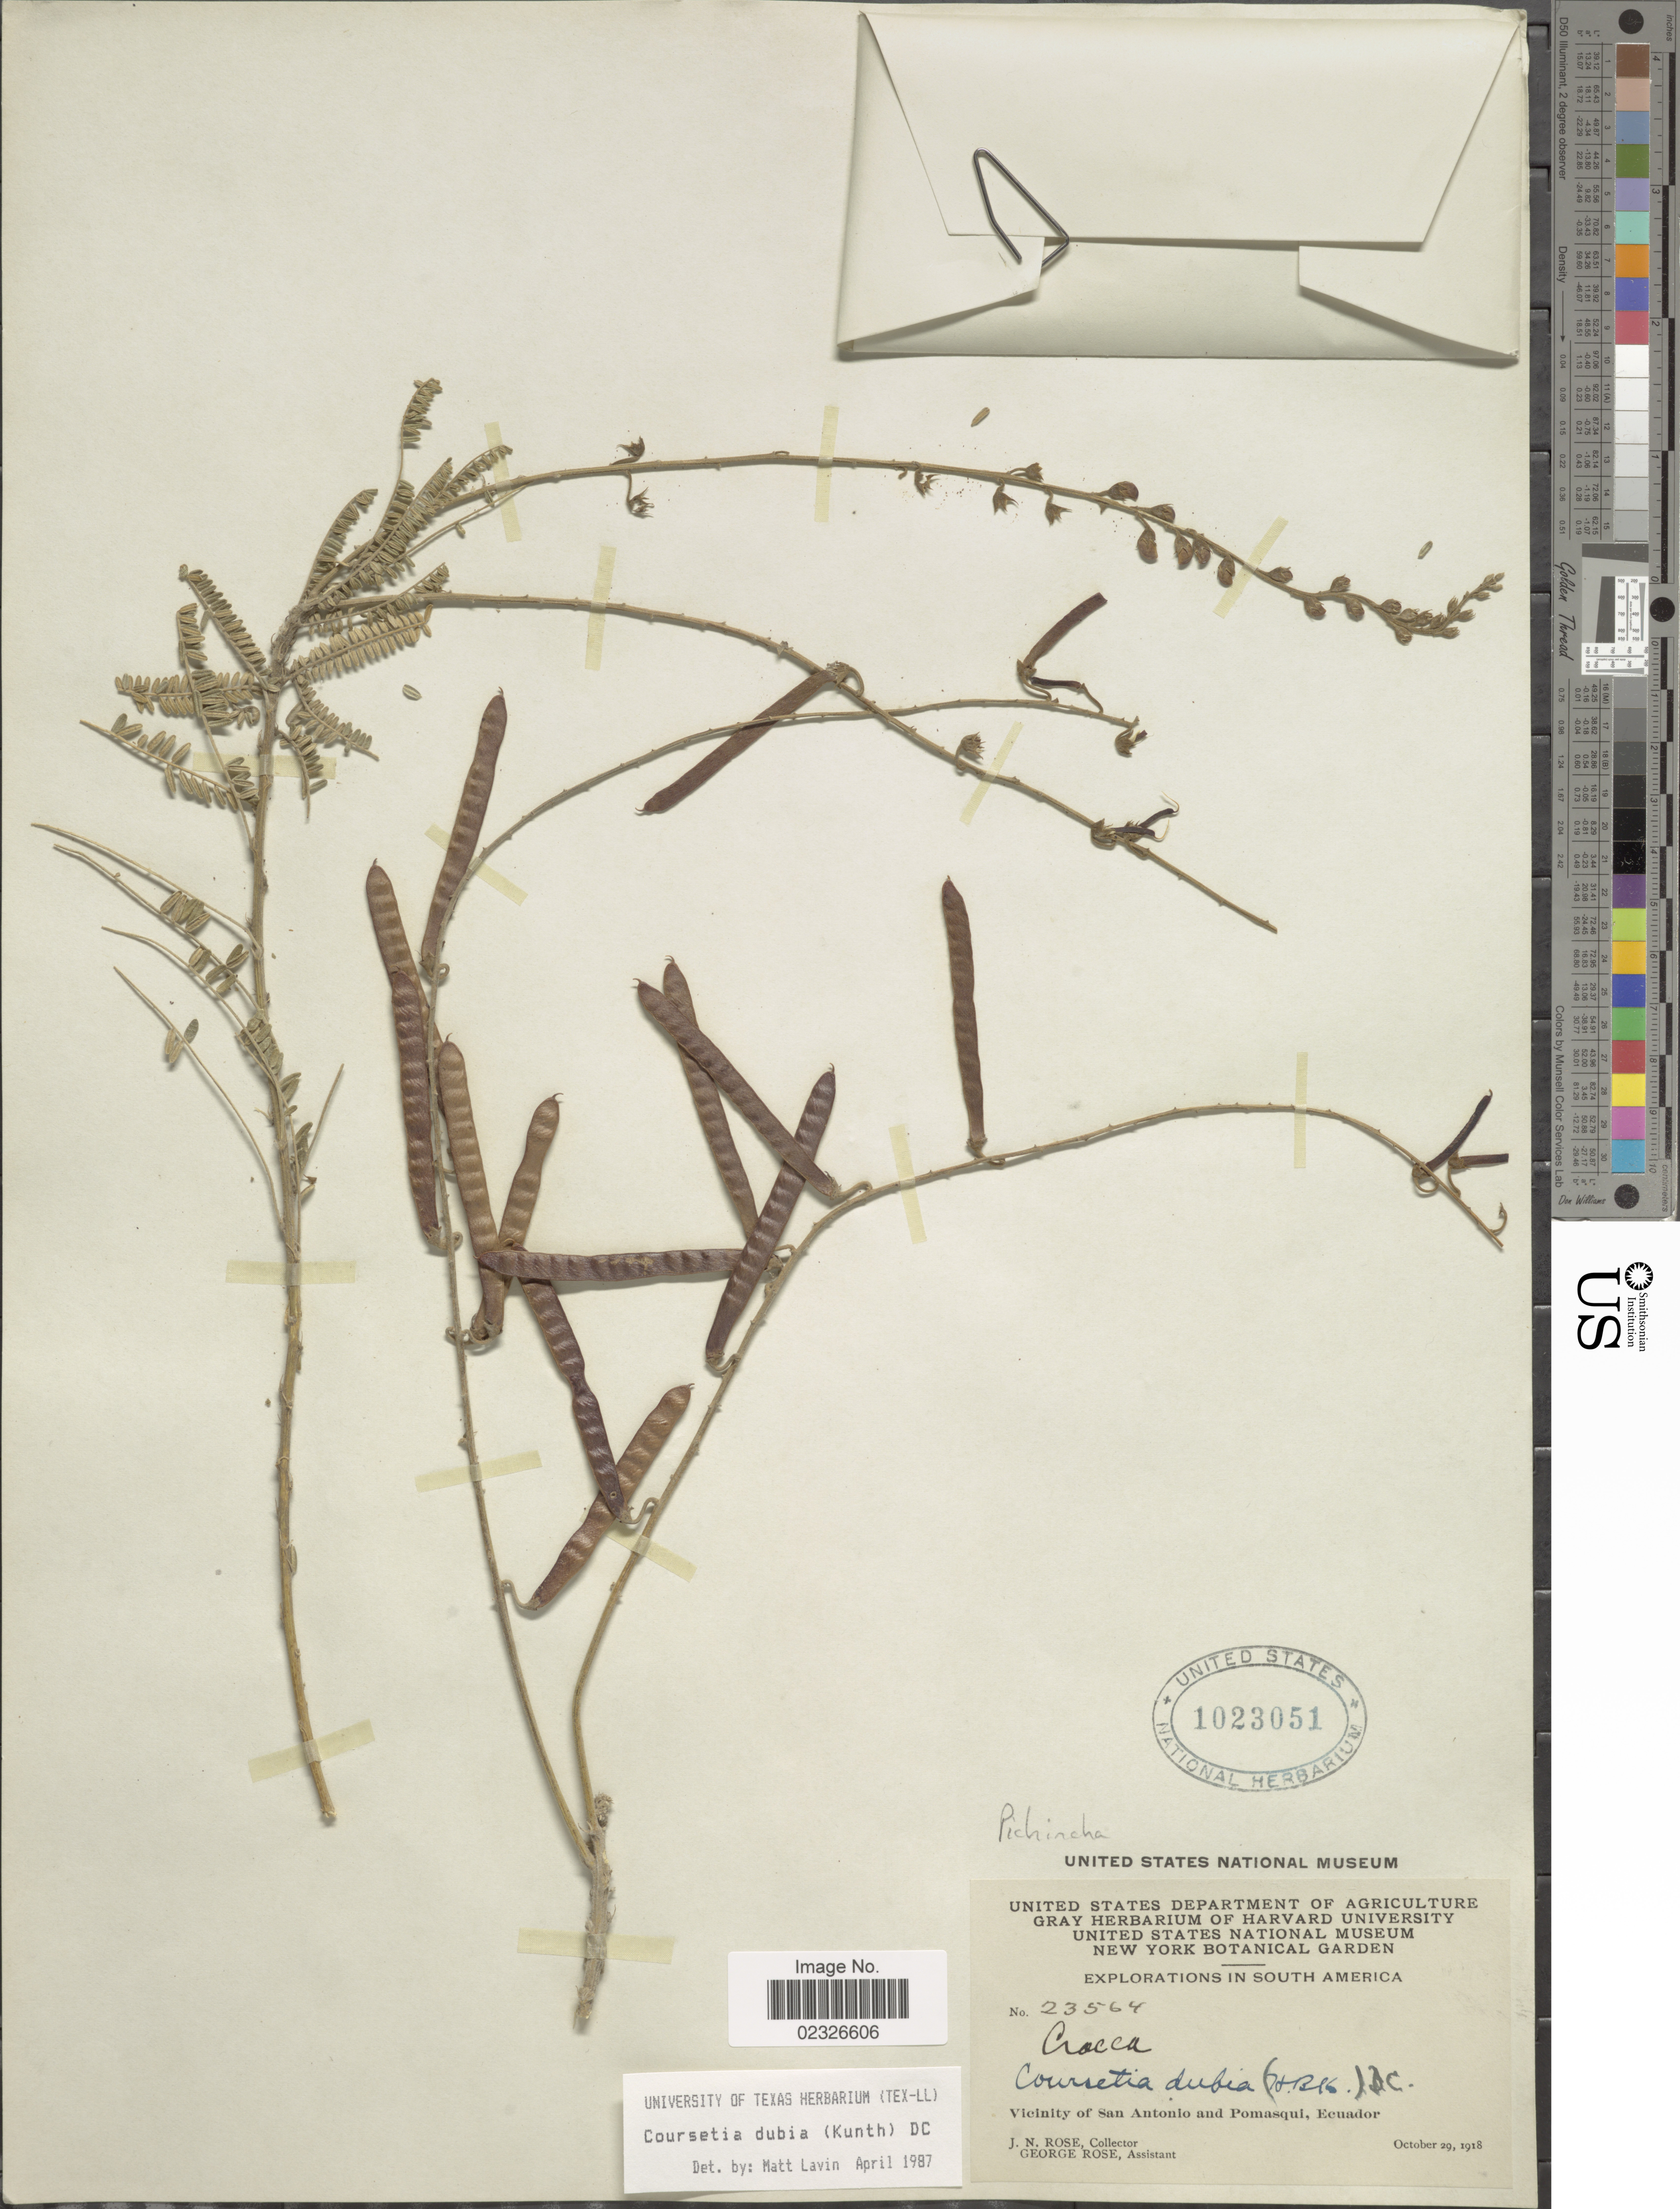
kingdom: Plantae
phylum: Tracheophyta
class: Magnoliopsida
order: Fabales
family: Fabaceae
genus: Coursetia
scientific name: Coursetia dubia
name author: (Kunth) DC.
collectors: J. N. Rose & G. Rose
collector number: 23564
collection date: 1918-10-29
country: Ecuador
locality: Vicinity of San Antonio and Pomasqui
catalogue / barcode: US 1023051